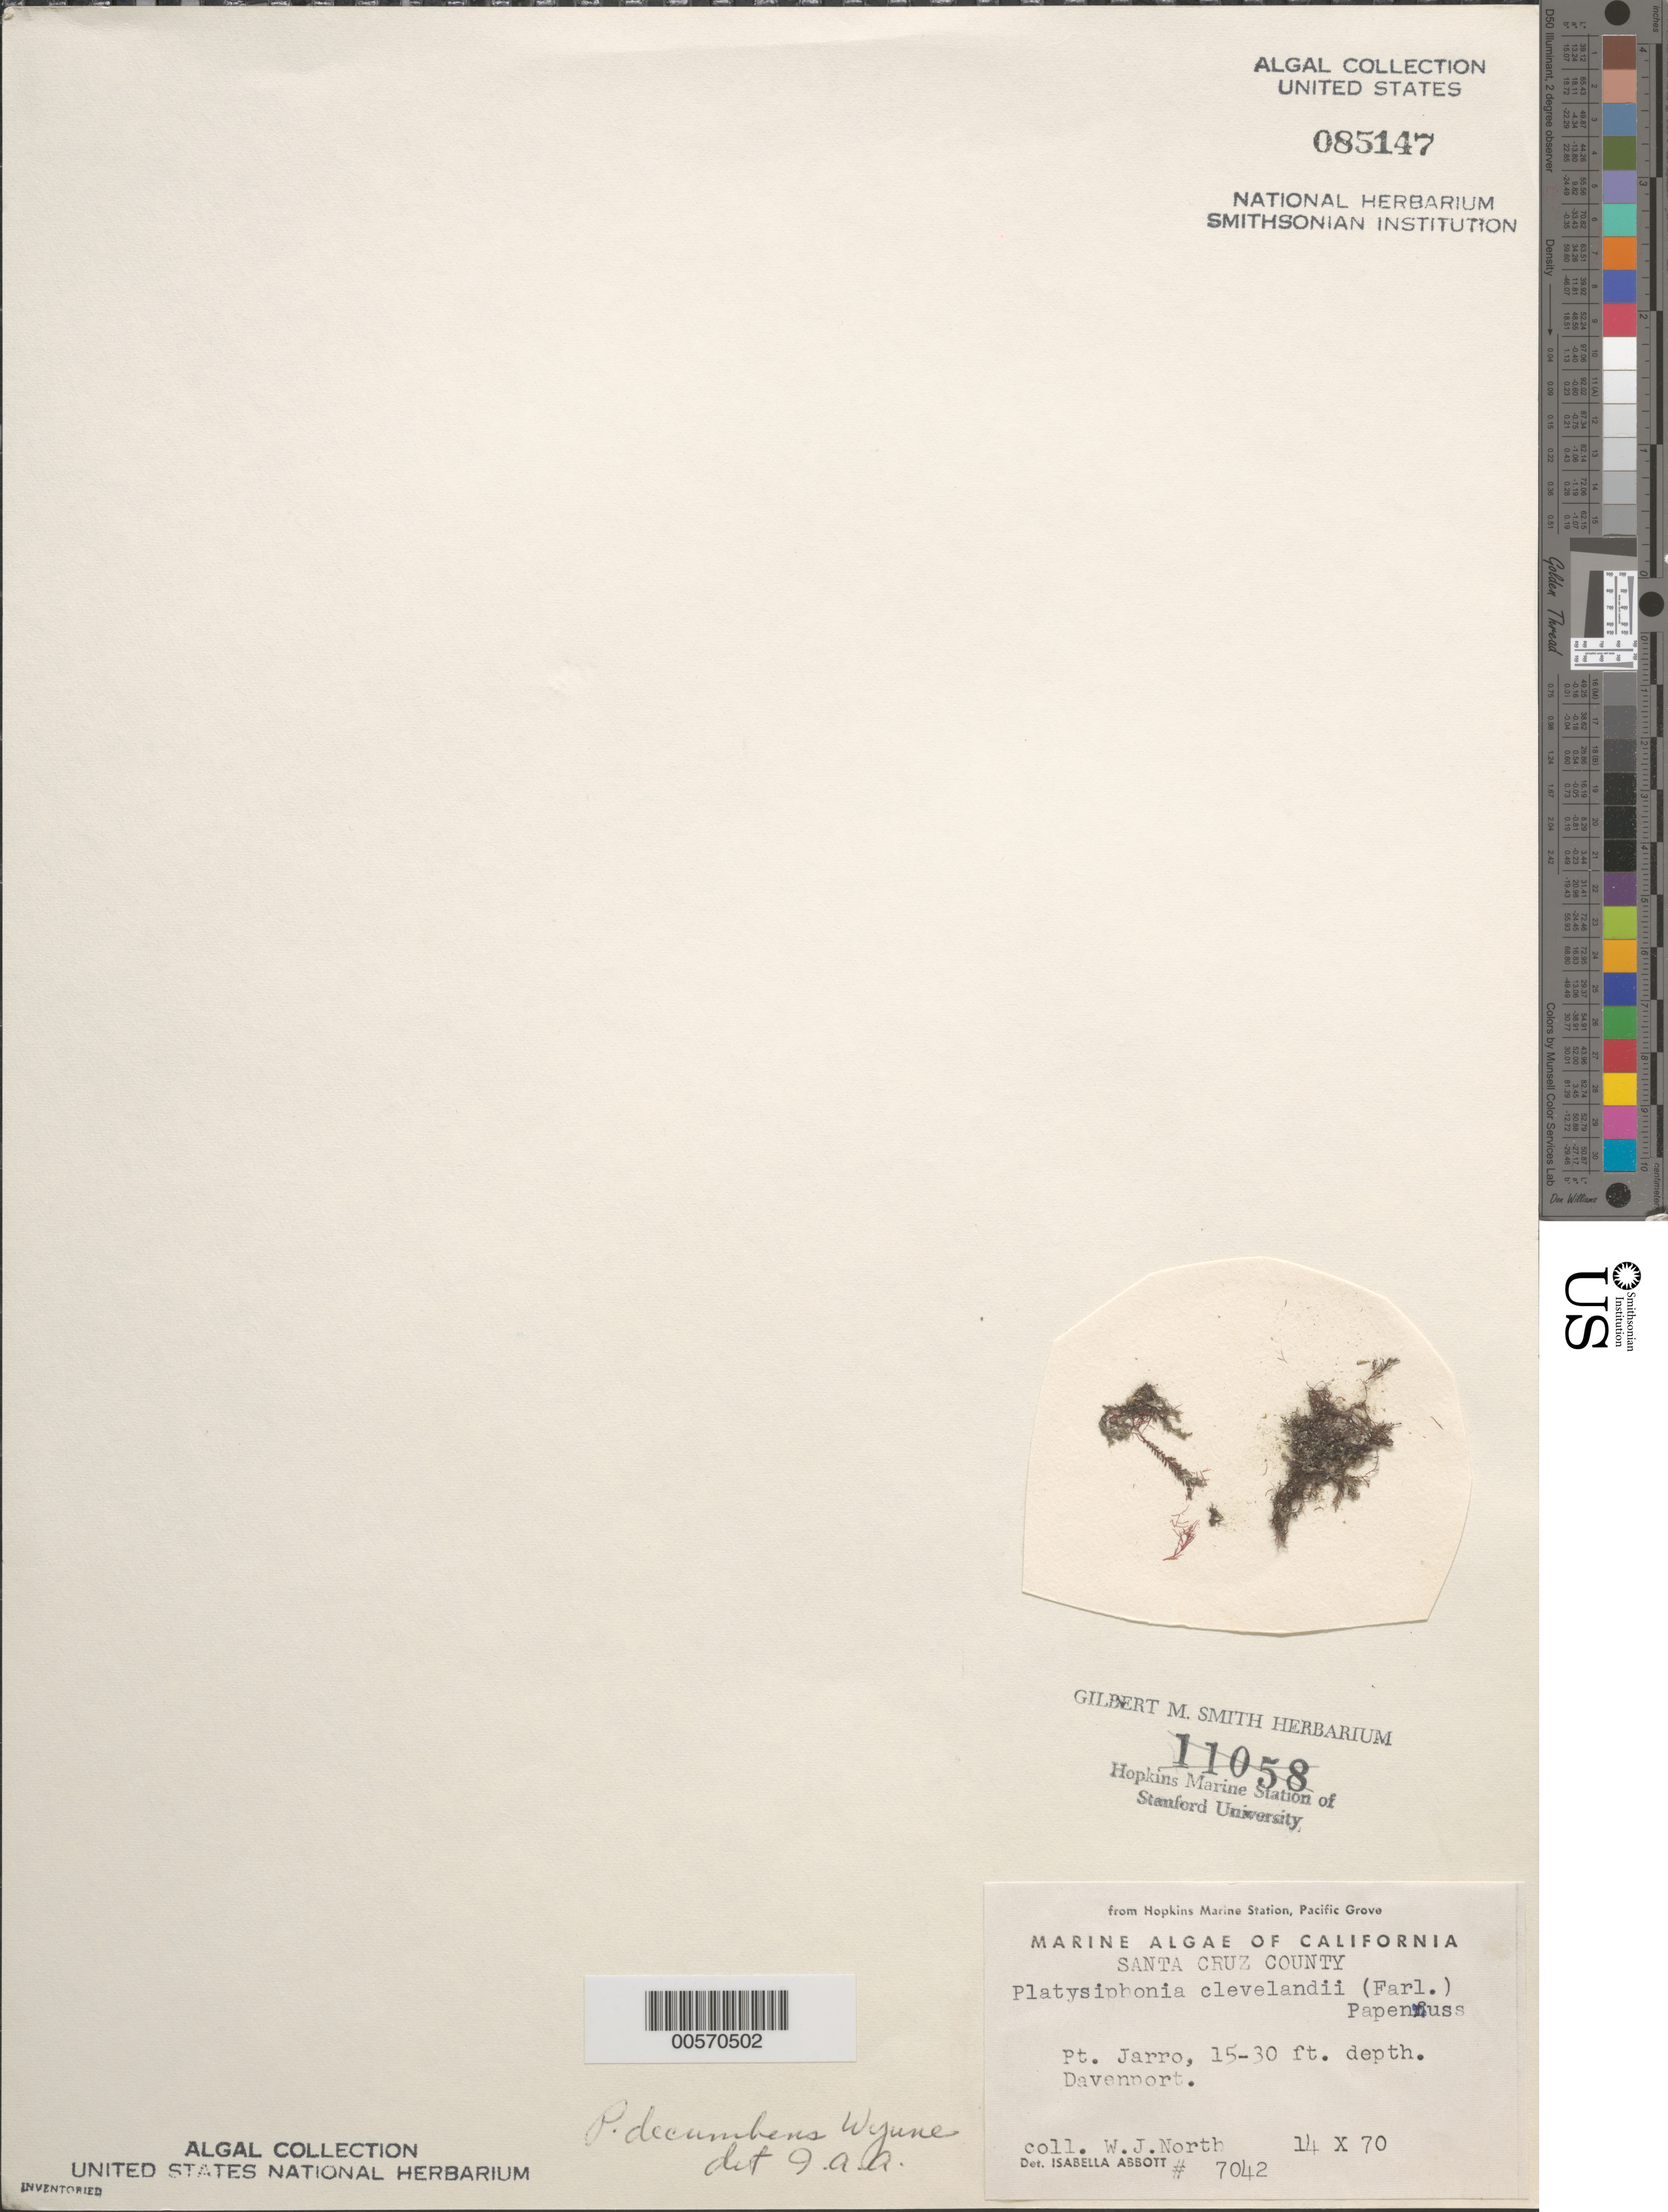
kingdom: Plantae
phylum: Rhodophyta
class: Florideophyceae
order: Ceramiales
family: Sarcomeniaceae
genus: Platysiphonia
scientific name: Platysiphonia decumbens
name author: M.J. Wynne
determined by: Abbott, Isabella A.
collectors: W. North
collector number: IAA 7042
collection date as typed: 14 Oct 1970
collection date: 1970-10-14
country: United States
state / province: California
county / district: Santa Cruz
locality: El Jarro Point (Pt. Jarro), Davenport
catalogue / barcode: US 85147